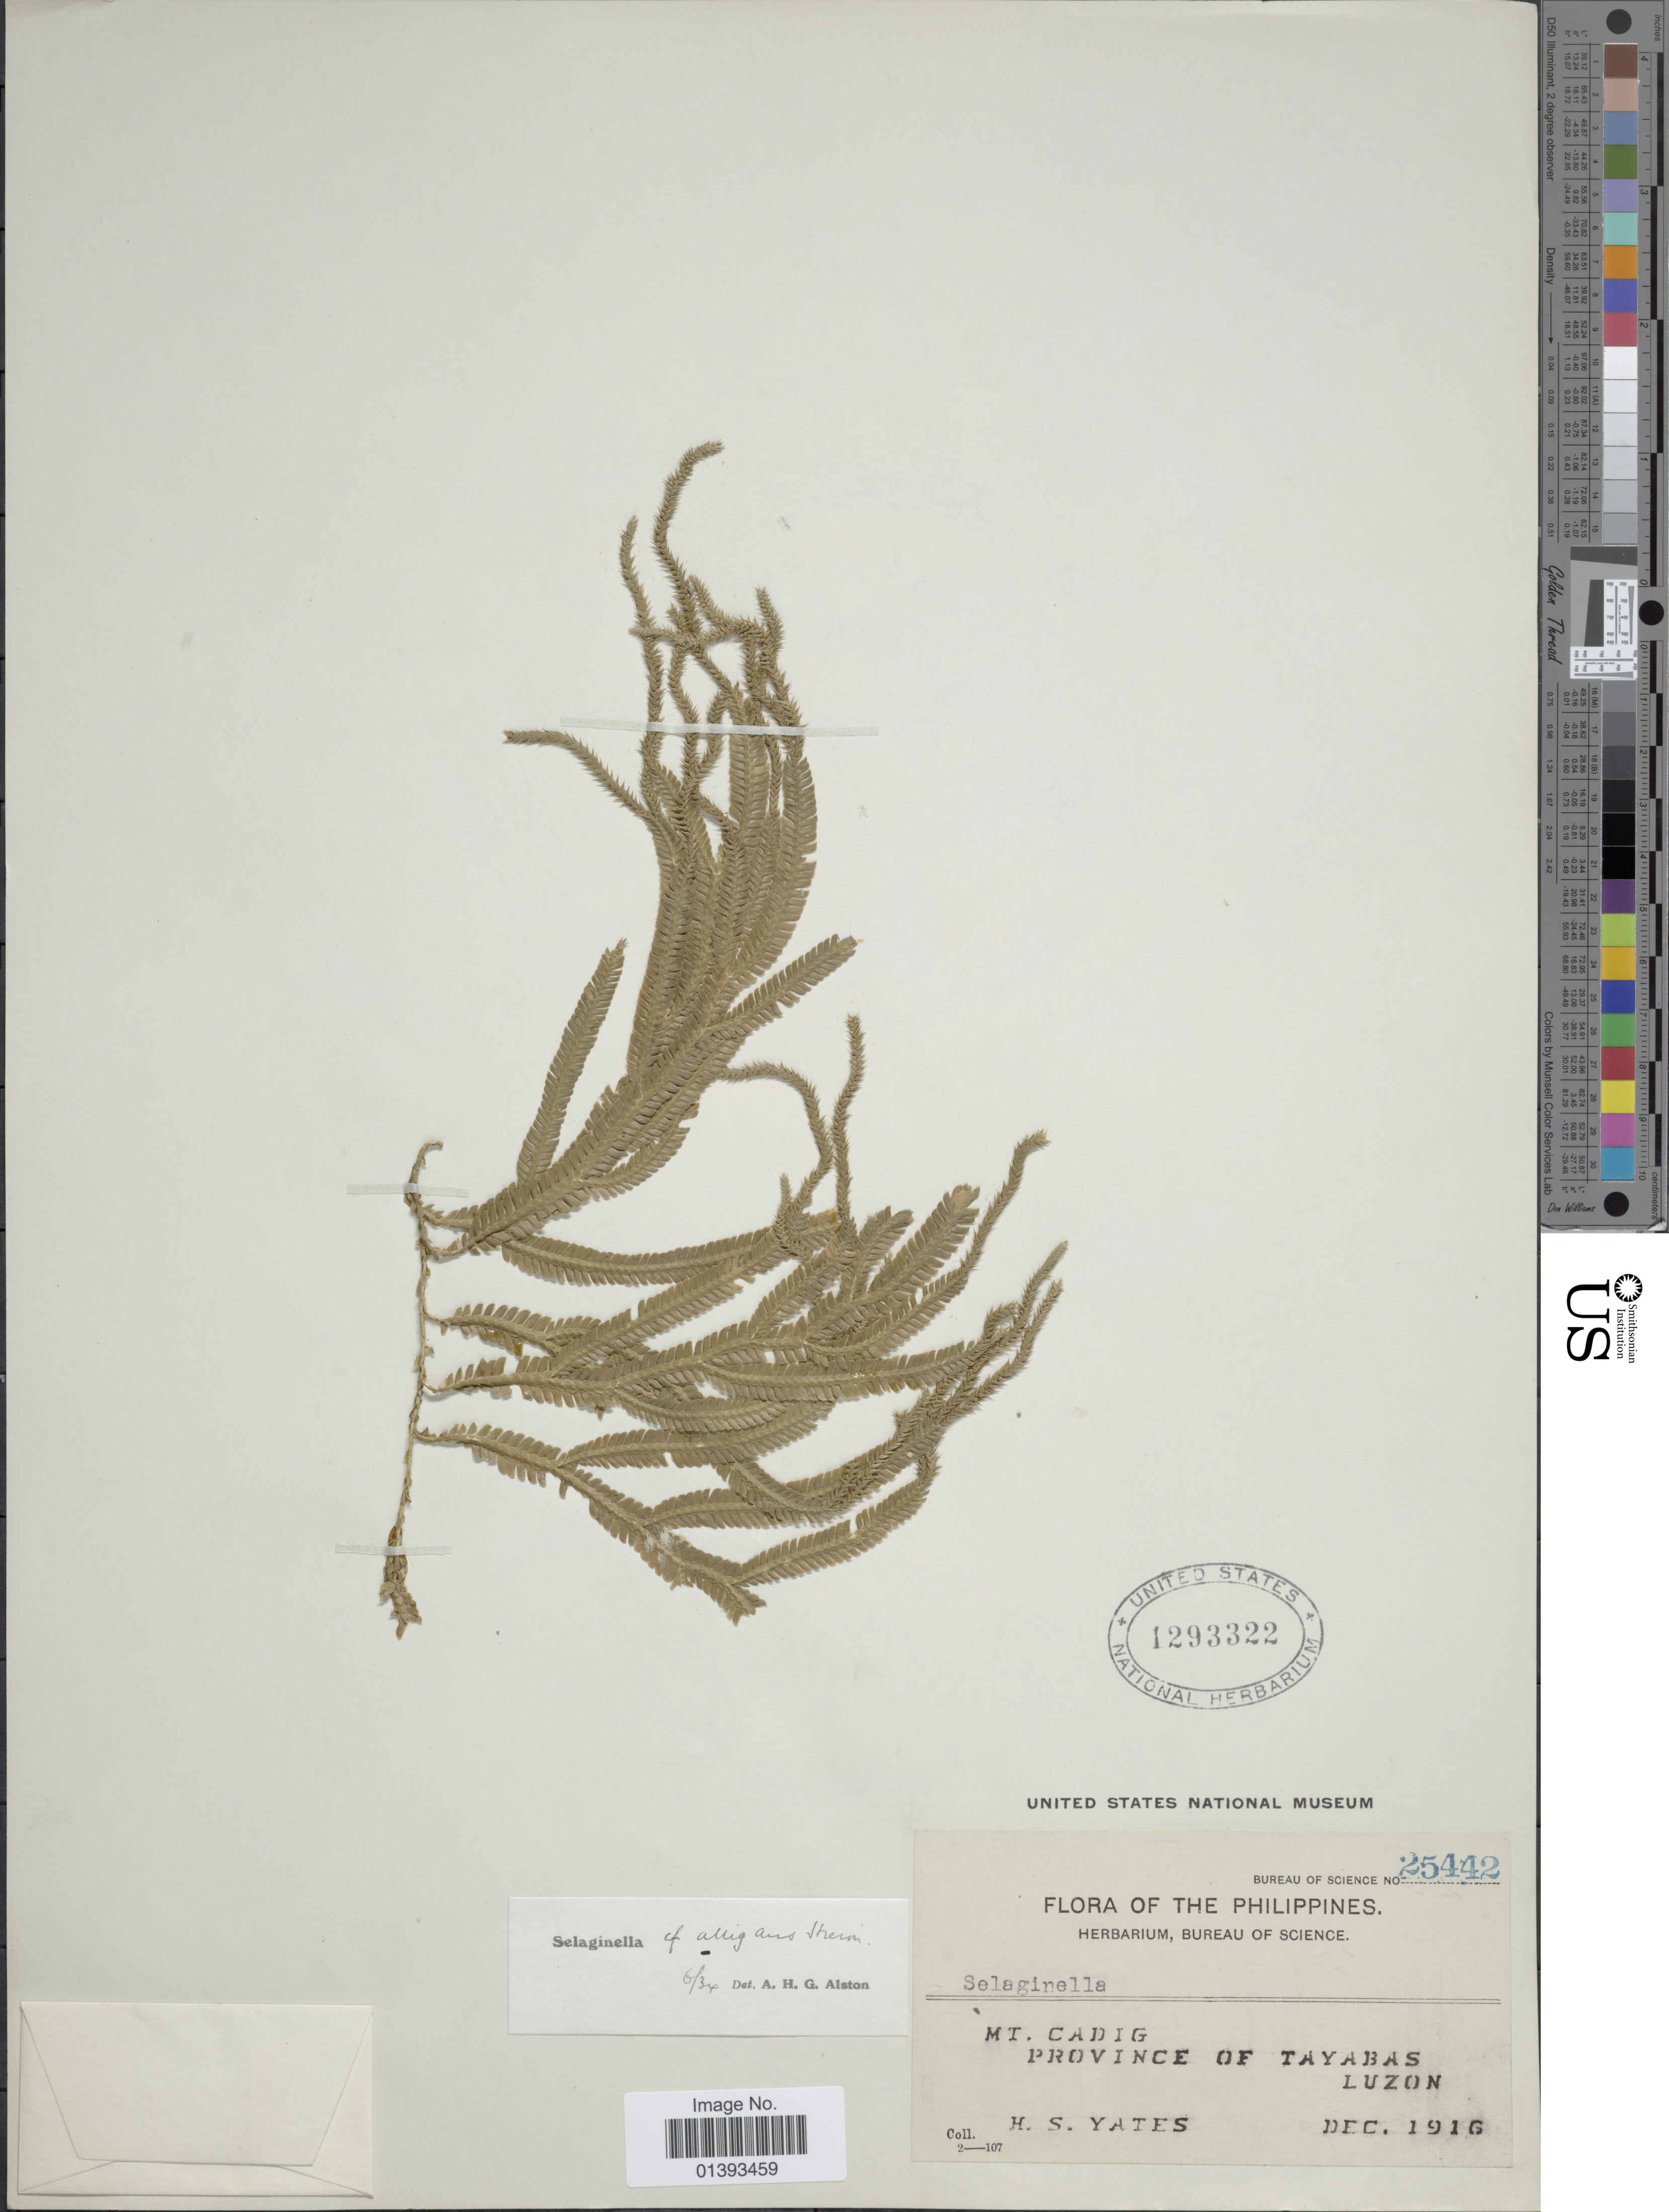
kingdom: Plantae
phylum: Tracheophyta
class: Lycopodiopsida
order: Selaginellales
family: Selaginellaceae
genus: Selaginella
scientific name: Selaginella alligans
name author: Hieron.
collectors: H. S. Yates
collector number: Bureau of Science 25442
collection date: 1916-12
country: Philippines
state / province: Central Luzon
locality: Mt. Cadig, Province of Tayabas, Luzon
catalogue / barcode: US 1293322